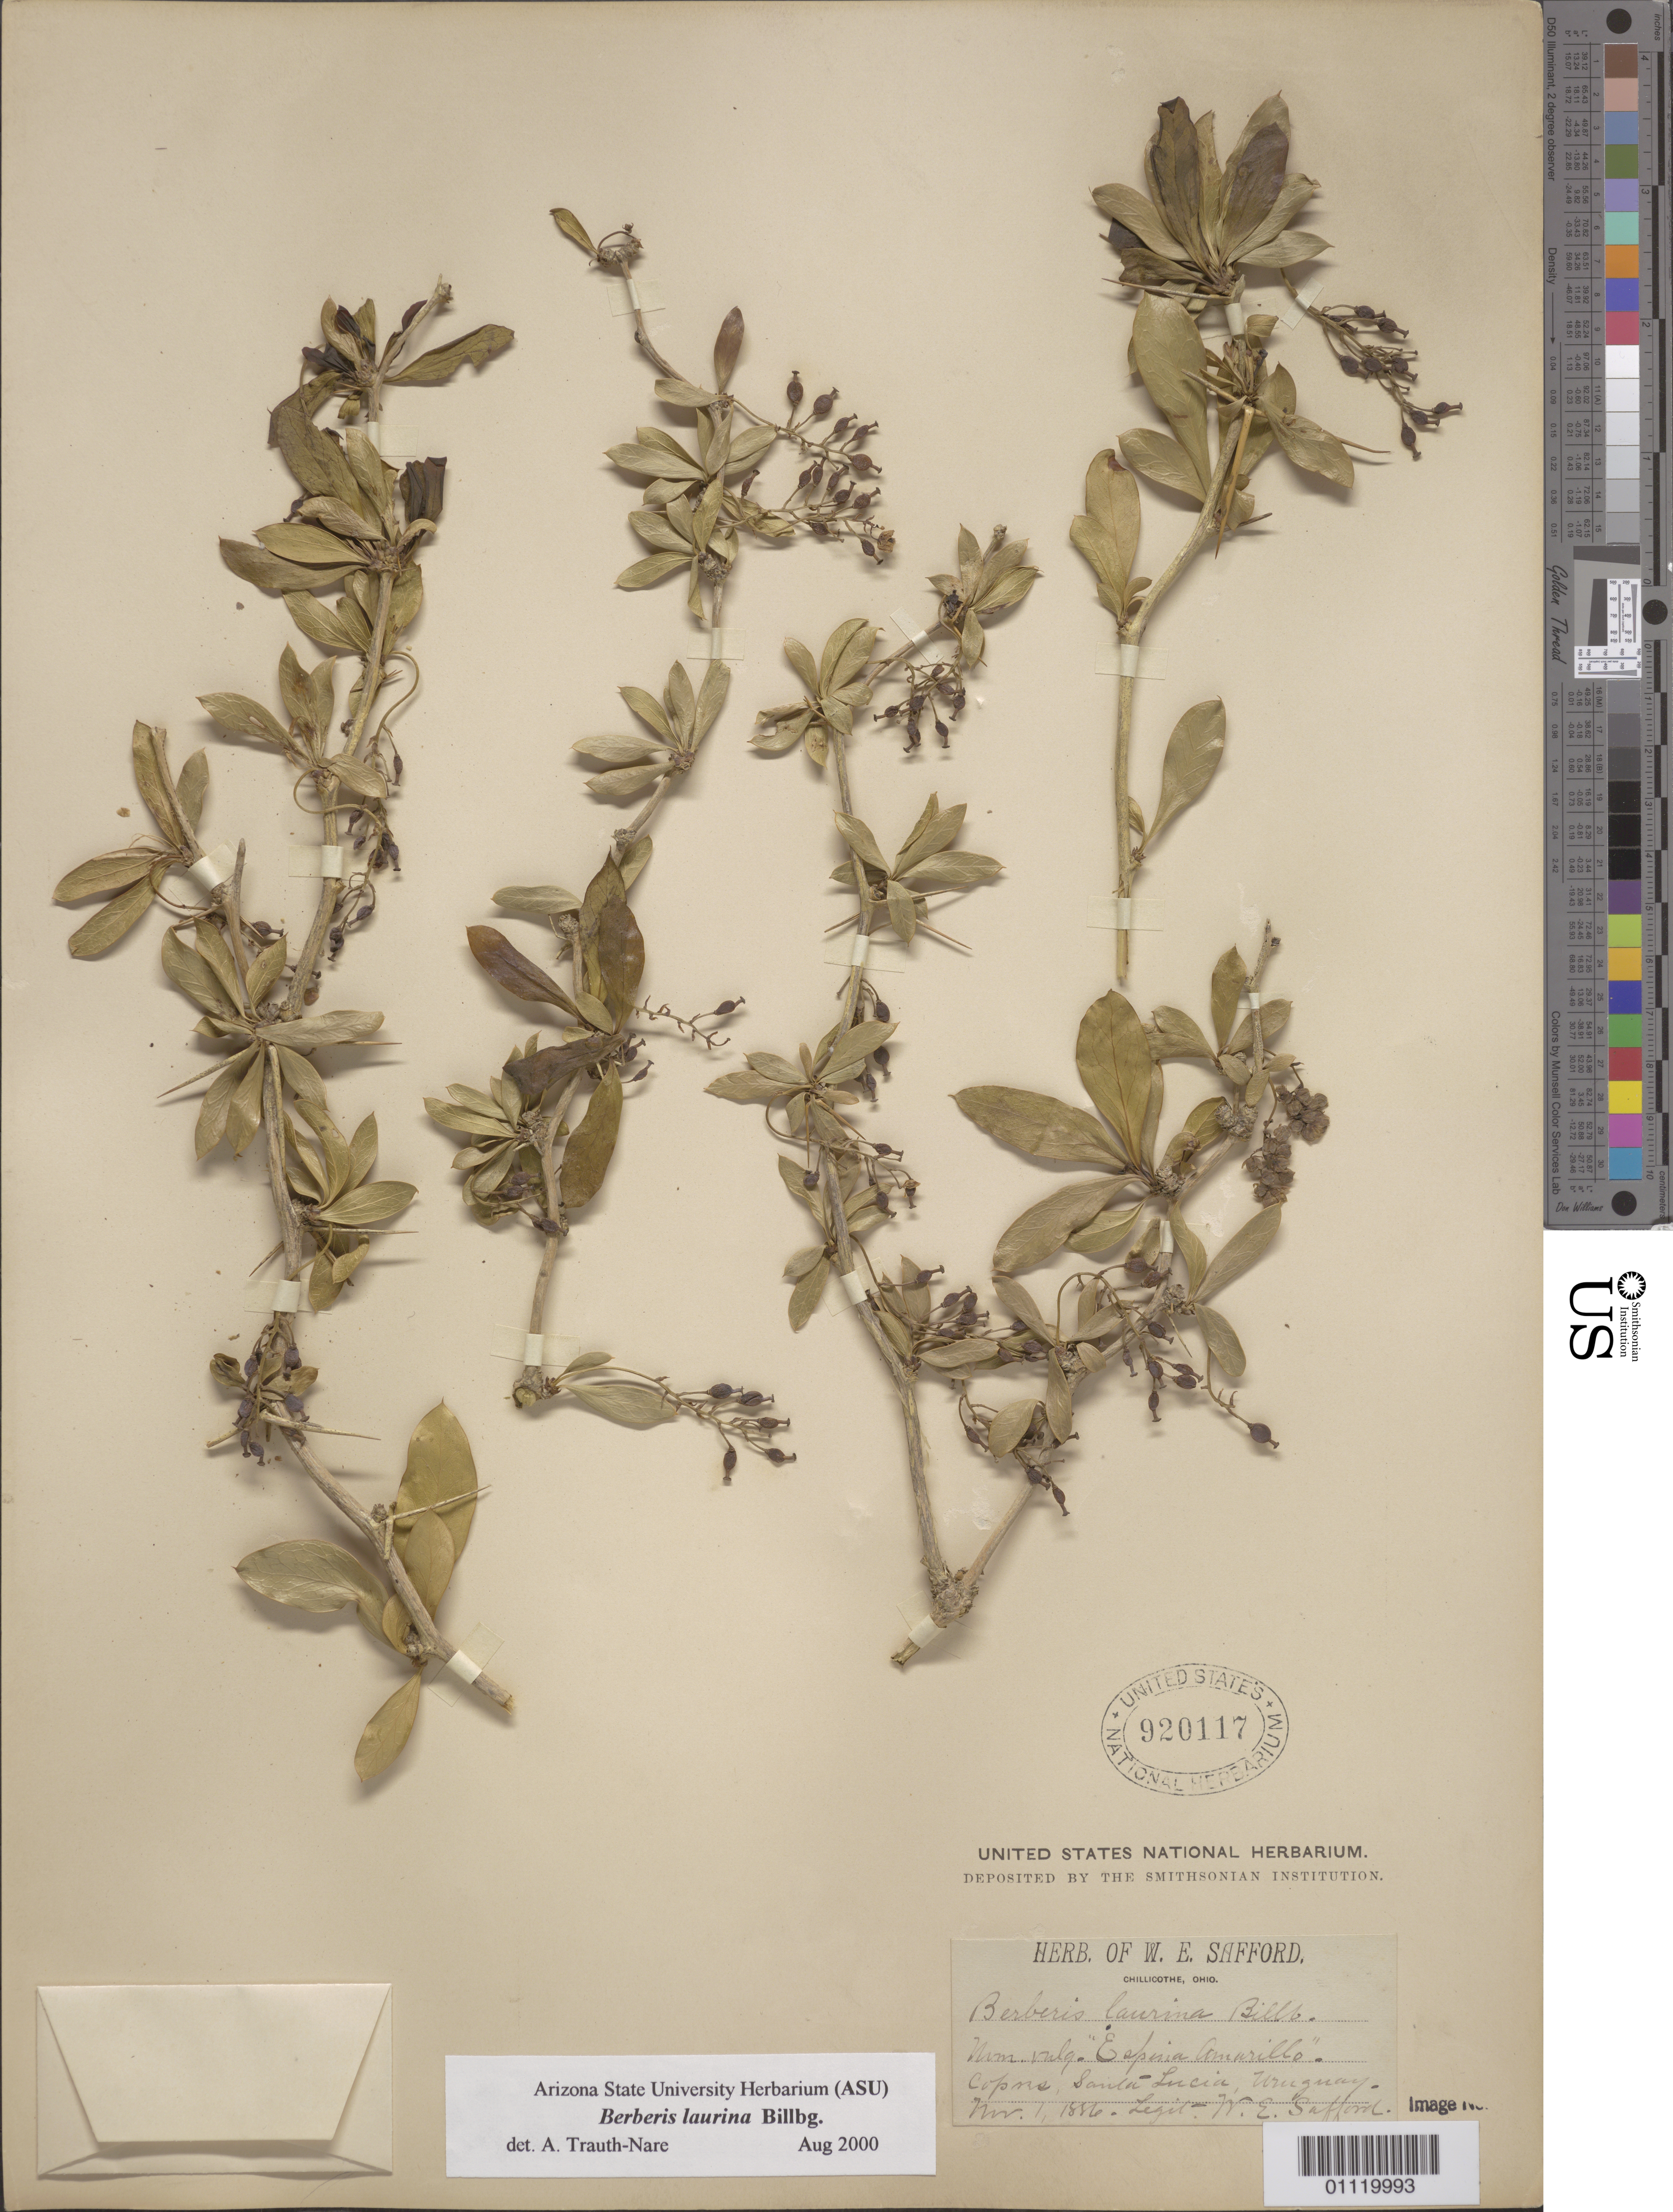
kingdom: Plantae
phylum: Tracheophyta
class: Magnoliopsida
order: Ranunculales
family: Berberidaceae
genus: Berberis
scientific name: Berberis laurina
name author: Thunb.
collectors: W. E. Safford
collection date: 1886-11-01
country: Uruguay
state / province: Canelones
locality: Santa Lucia.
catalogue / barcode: US 920117